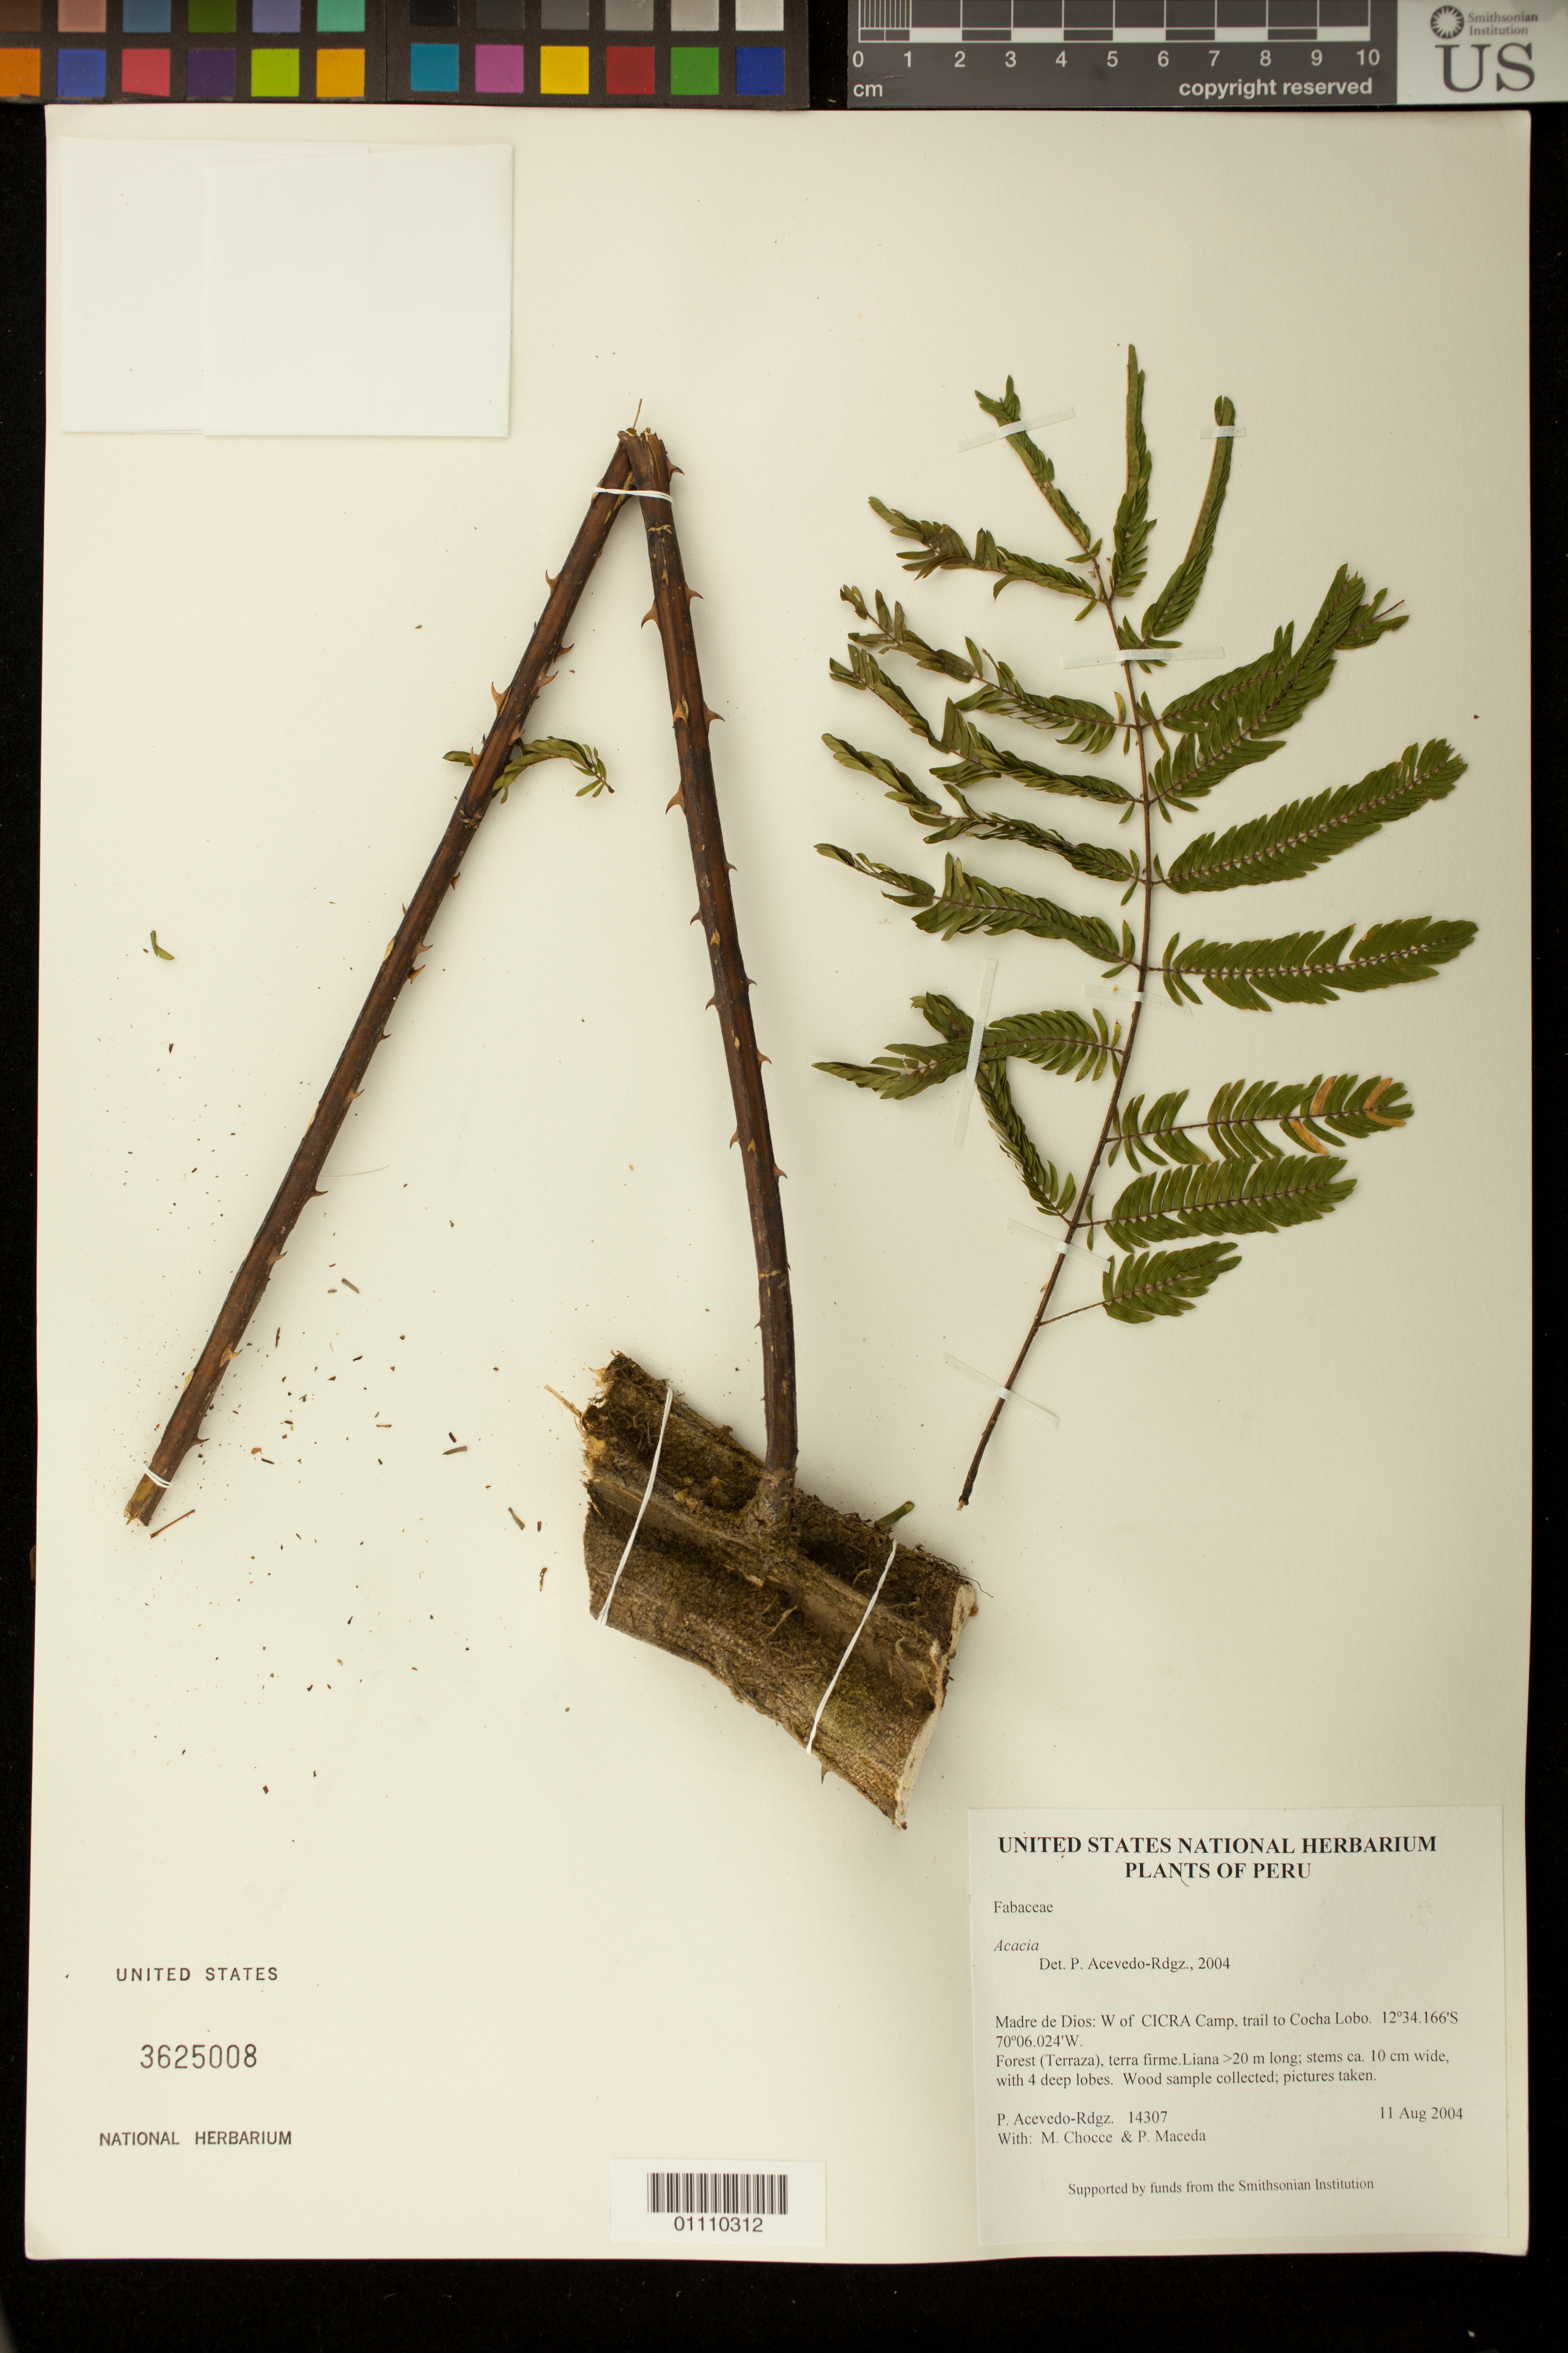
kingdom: Plantae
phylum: Tracheophyta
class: Magnoliopsida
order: Fabales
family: Fabaceae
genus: Senegalia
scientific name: Senegalia hayesii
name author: (Benth.) Britton & Rose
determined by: Acevedo-Rodríguez, P., (BOT), Smithsonian Institution - National Museum of Natural History (UNITED STATES)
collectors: P. Acevedo-Rodr., M. Chocce & P. Maceda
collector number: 14307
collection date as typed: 11 Aug 2004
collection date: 2004-08-11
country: Peru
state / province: Madre de Dios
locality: Madre de Dios: W of CICRA Camp, trail to Cocha Lobo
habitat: Forest (Terraza), terra firme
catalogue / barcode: US 3625008